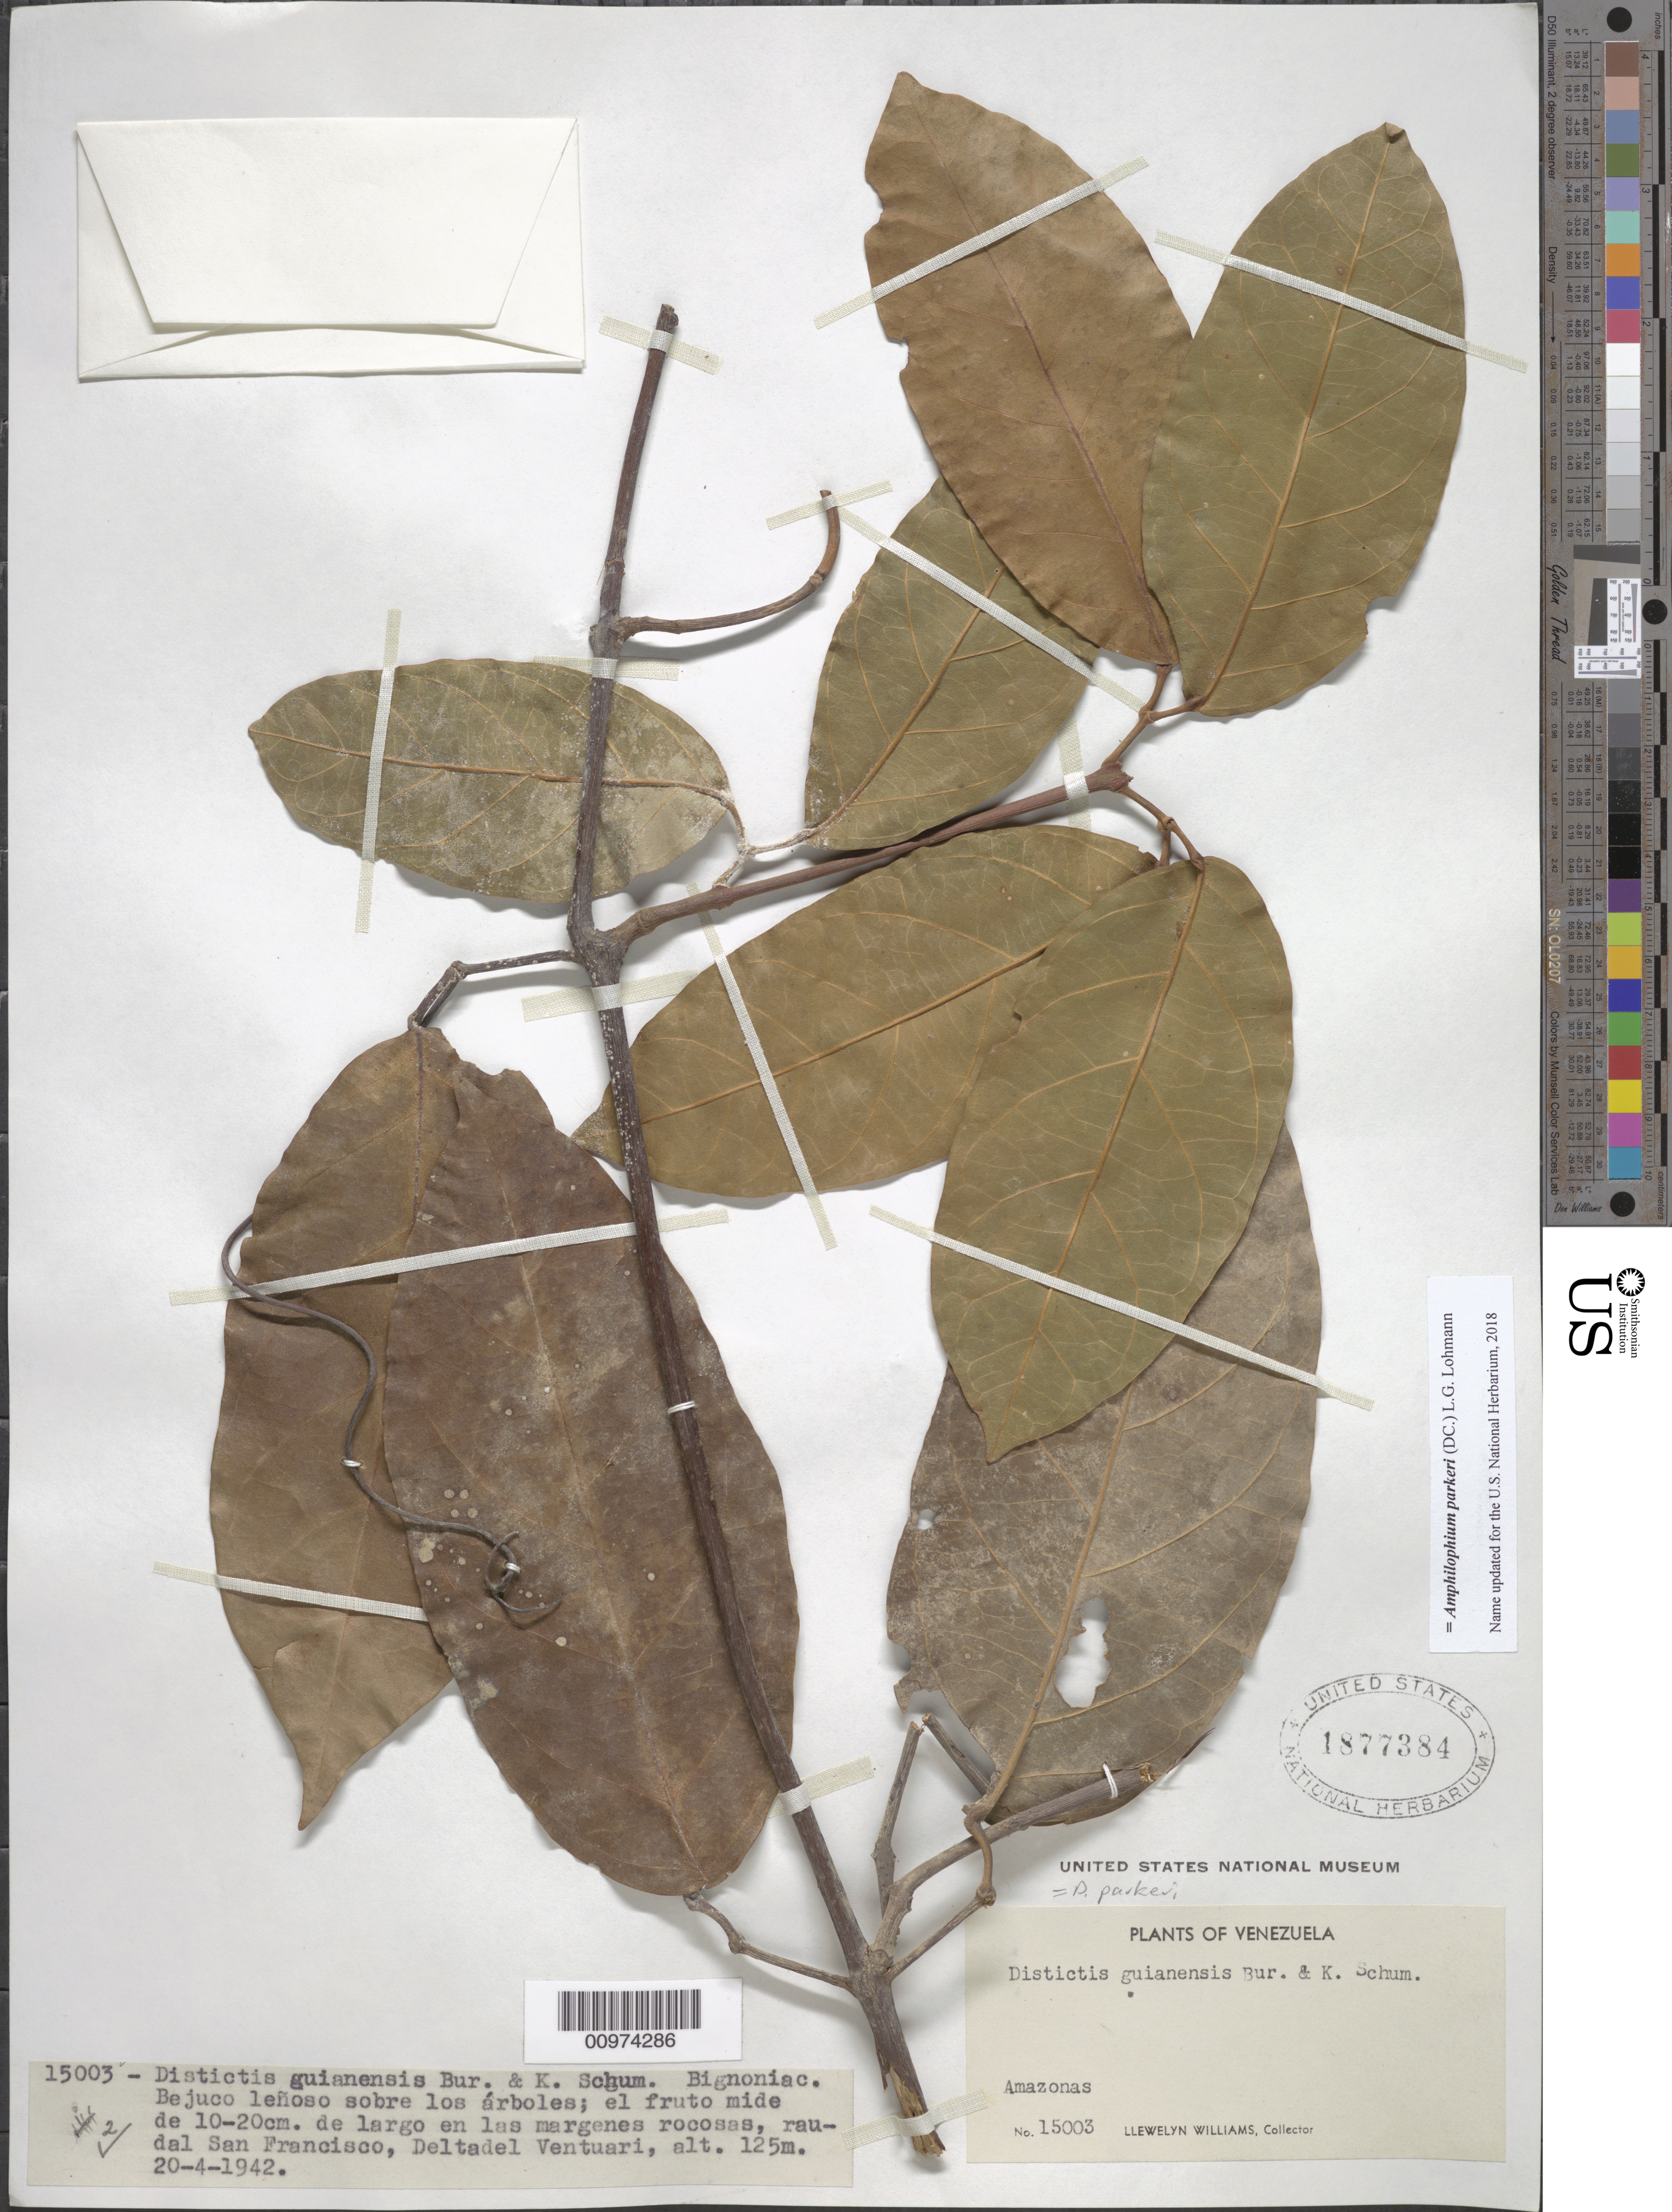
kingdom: Plantae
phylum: Tracheophyta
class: Magnoliopsida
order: Lamiales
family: Bignoniaceae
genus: Amphilophium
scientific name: Amphilophium parkeri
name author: (DC.) L.G. Lohmann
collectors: Ll. Williams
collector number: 15003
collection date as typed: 20-Apr-42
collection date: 1942-04-20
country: Venezuela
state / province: Amazonas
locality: San Francisco, raudal, Delta del Ventuari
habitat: Margenes rocosas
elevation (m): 125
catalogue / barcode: US 1877384